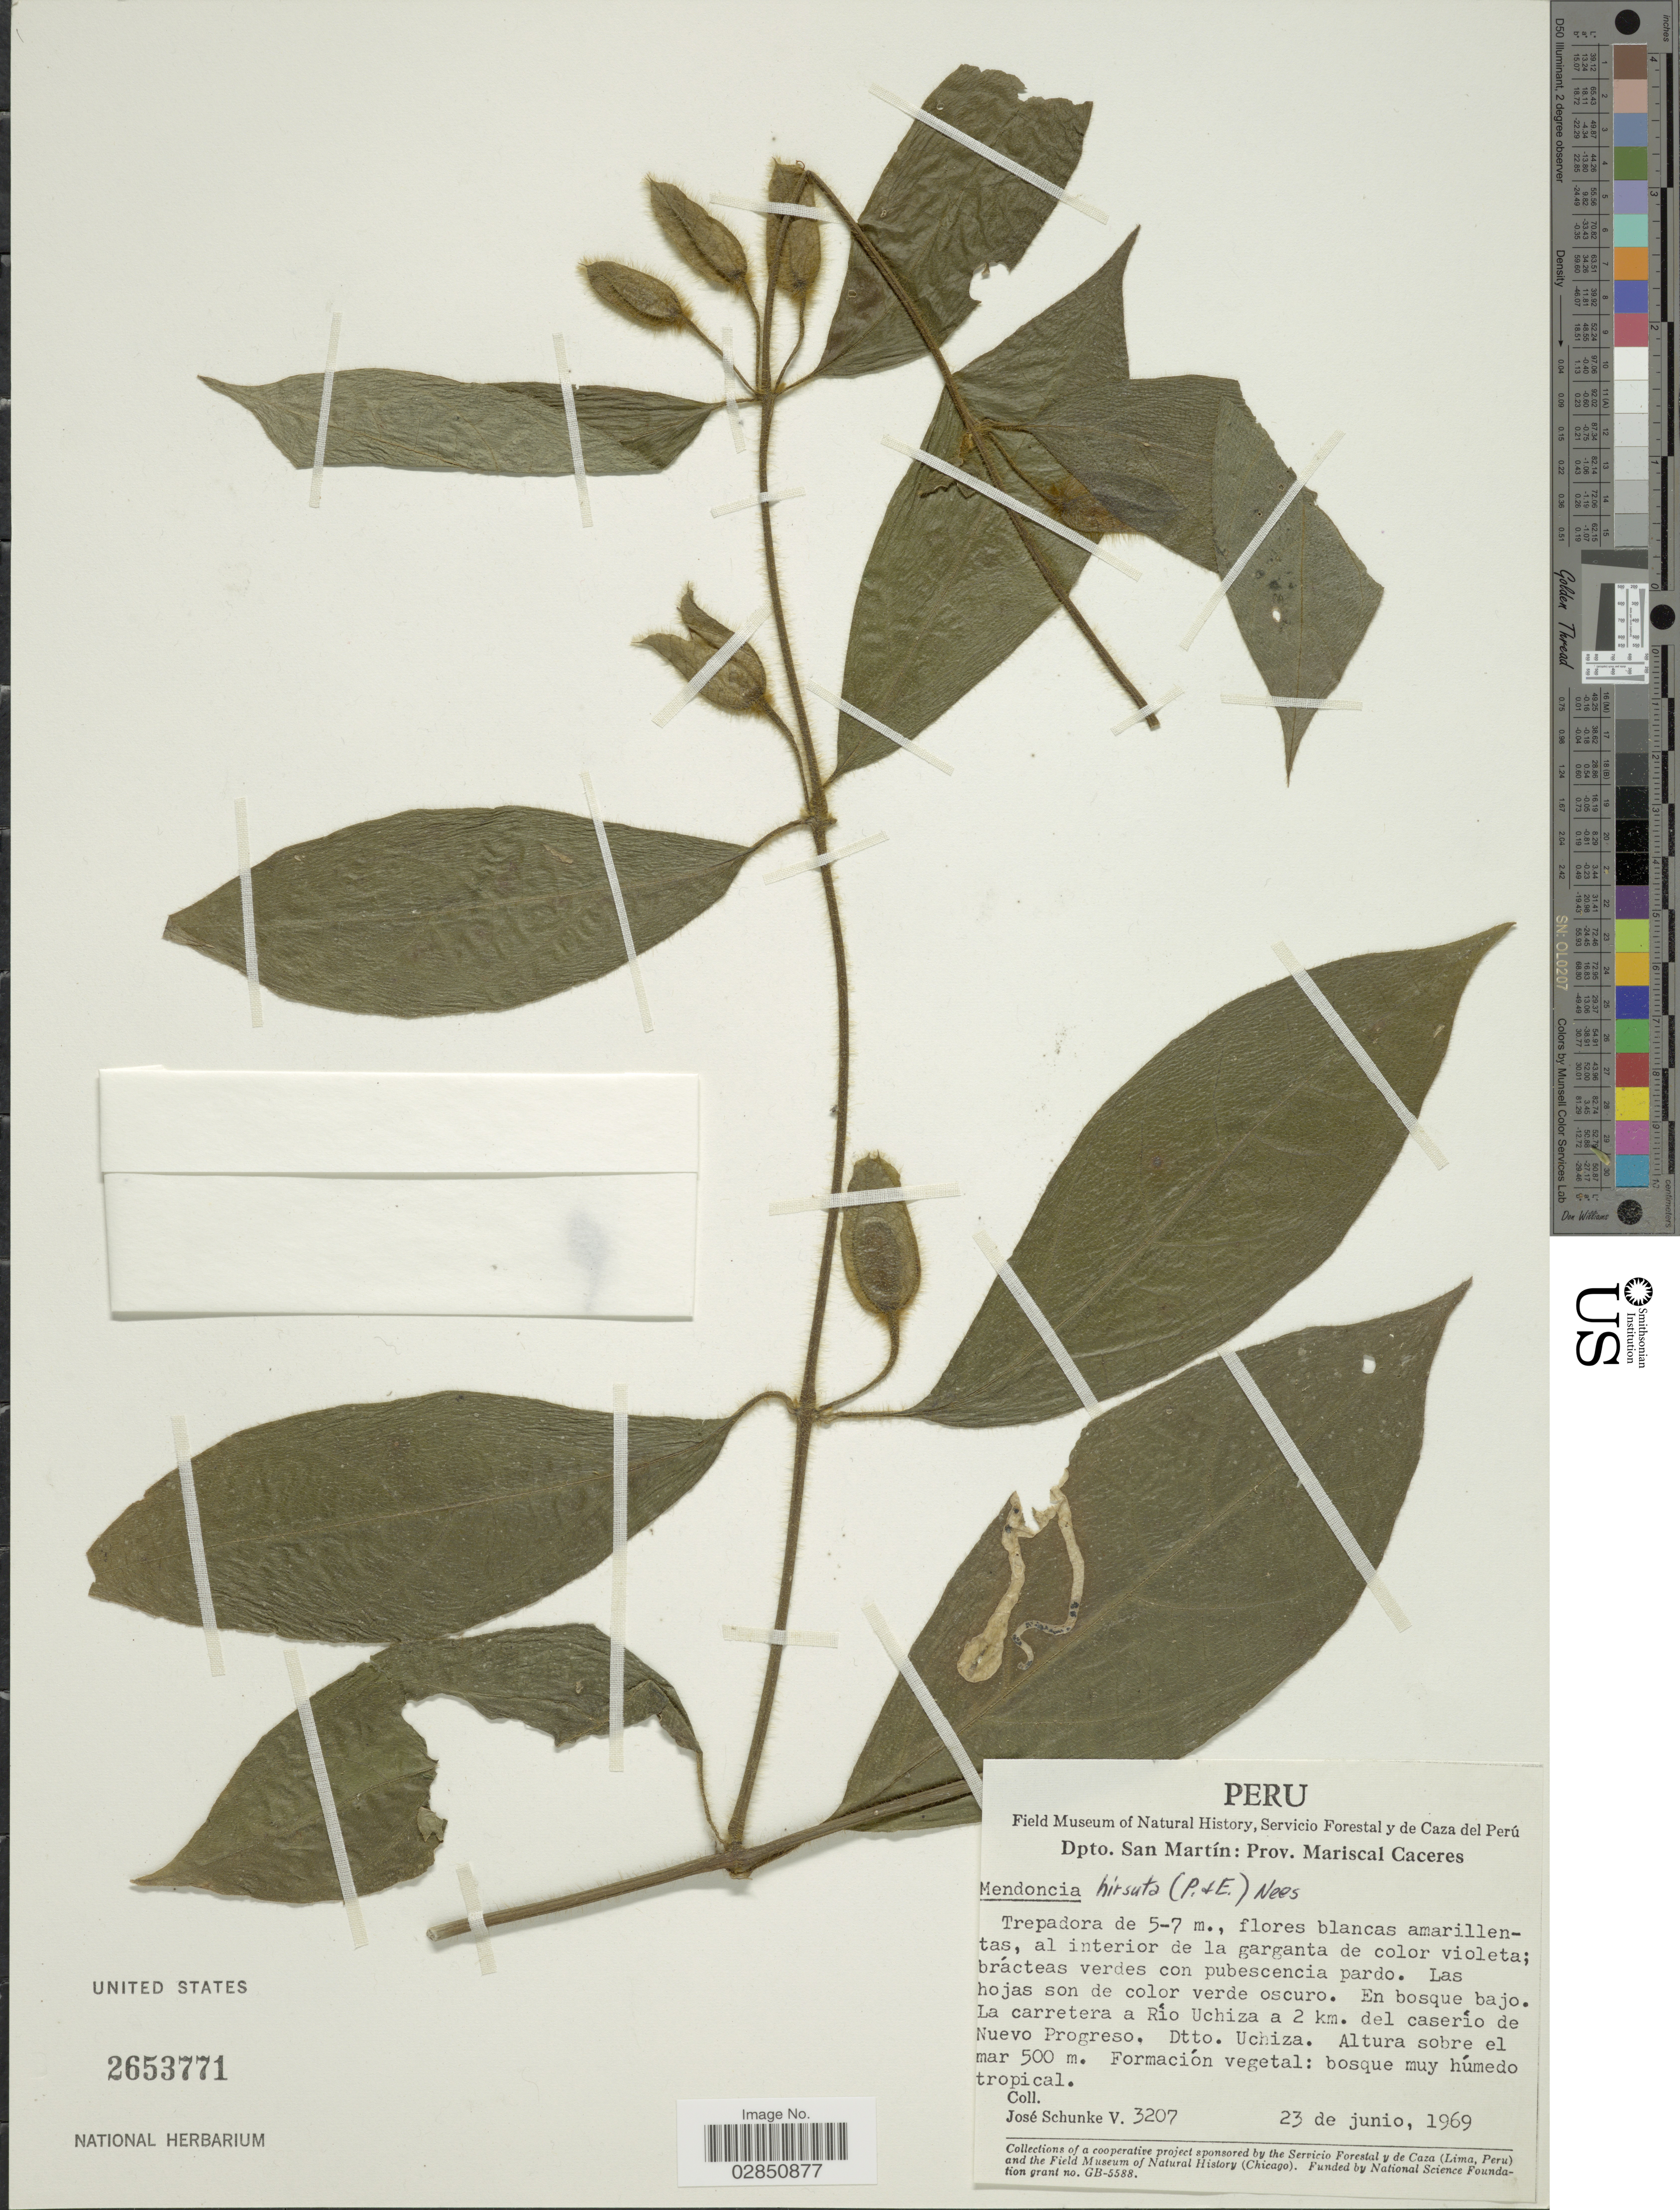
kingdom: Plantae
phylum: Tracheophyta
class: Magnoliopsida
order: Lamiales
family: Acanthaceae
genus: Mendoncia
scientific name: Mendoncia bivalvis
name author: (L. f.) Merr.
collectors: J. Schunke Vigo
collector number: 3207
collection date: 1969-06-23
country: Peru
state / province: San Martín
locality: Dpto. San Martín: Prov. Mariscal Caceres. La carretera a Río Uchiza a 2 km. del caserío de Nuevo Progreso. Dtto. Uchiza.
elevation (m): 500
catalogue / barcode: US 2653771